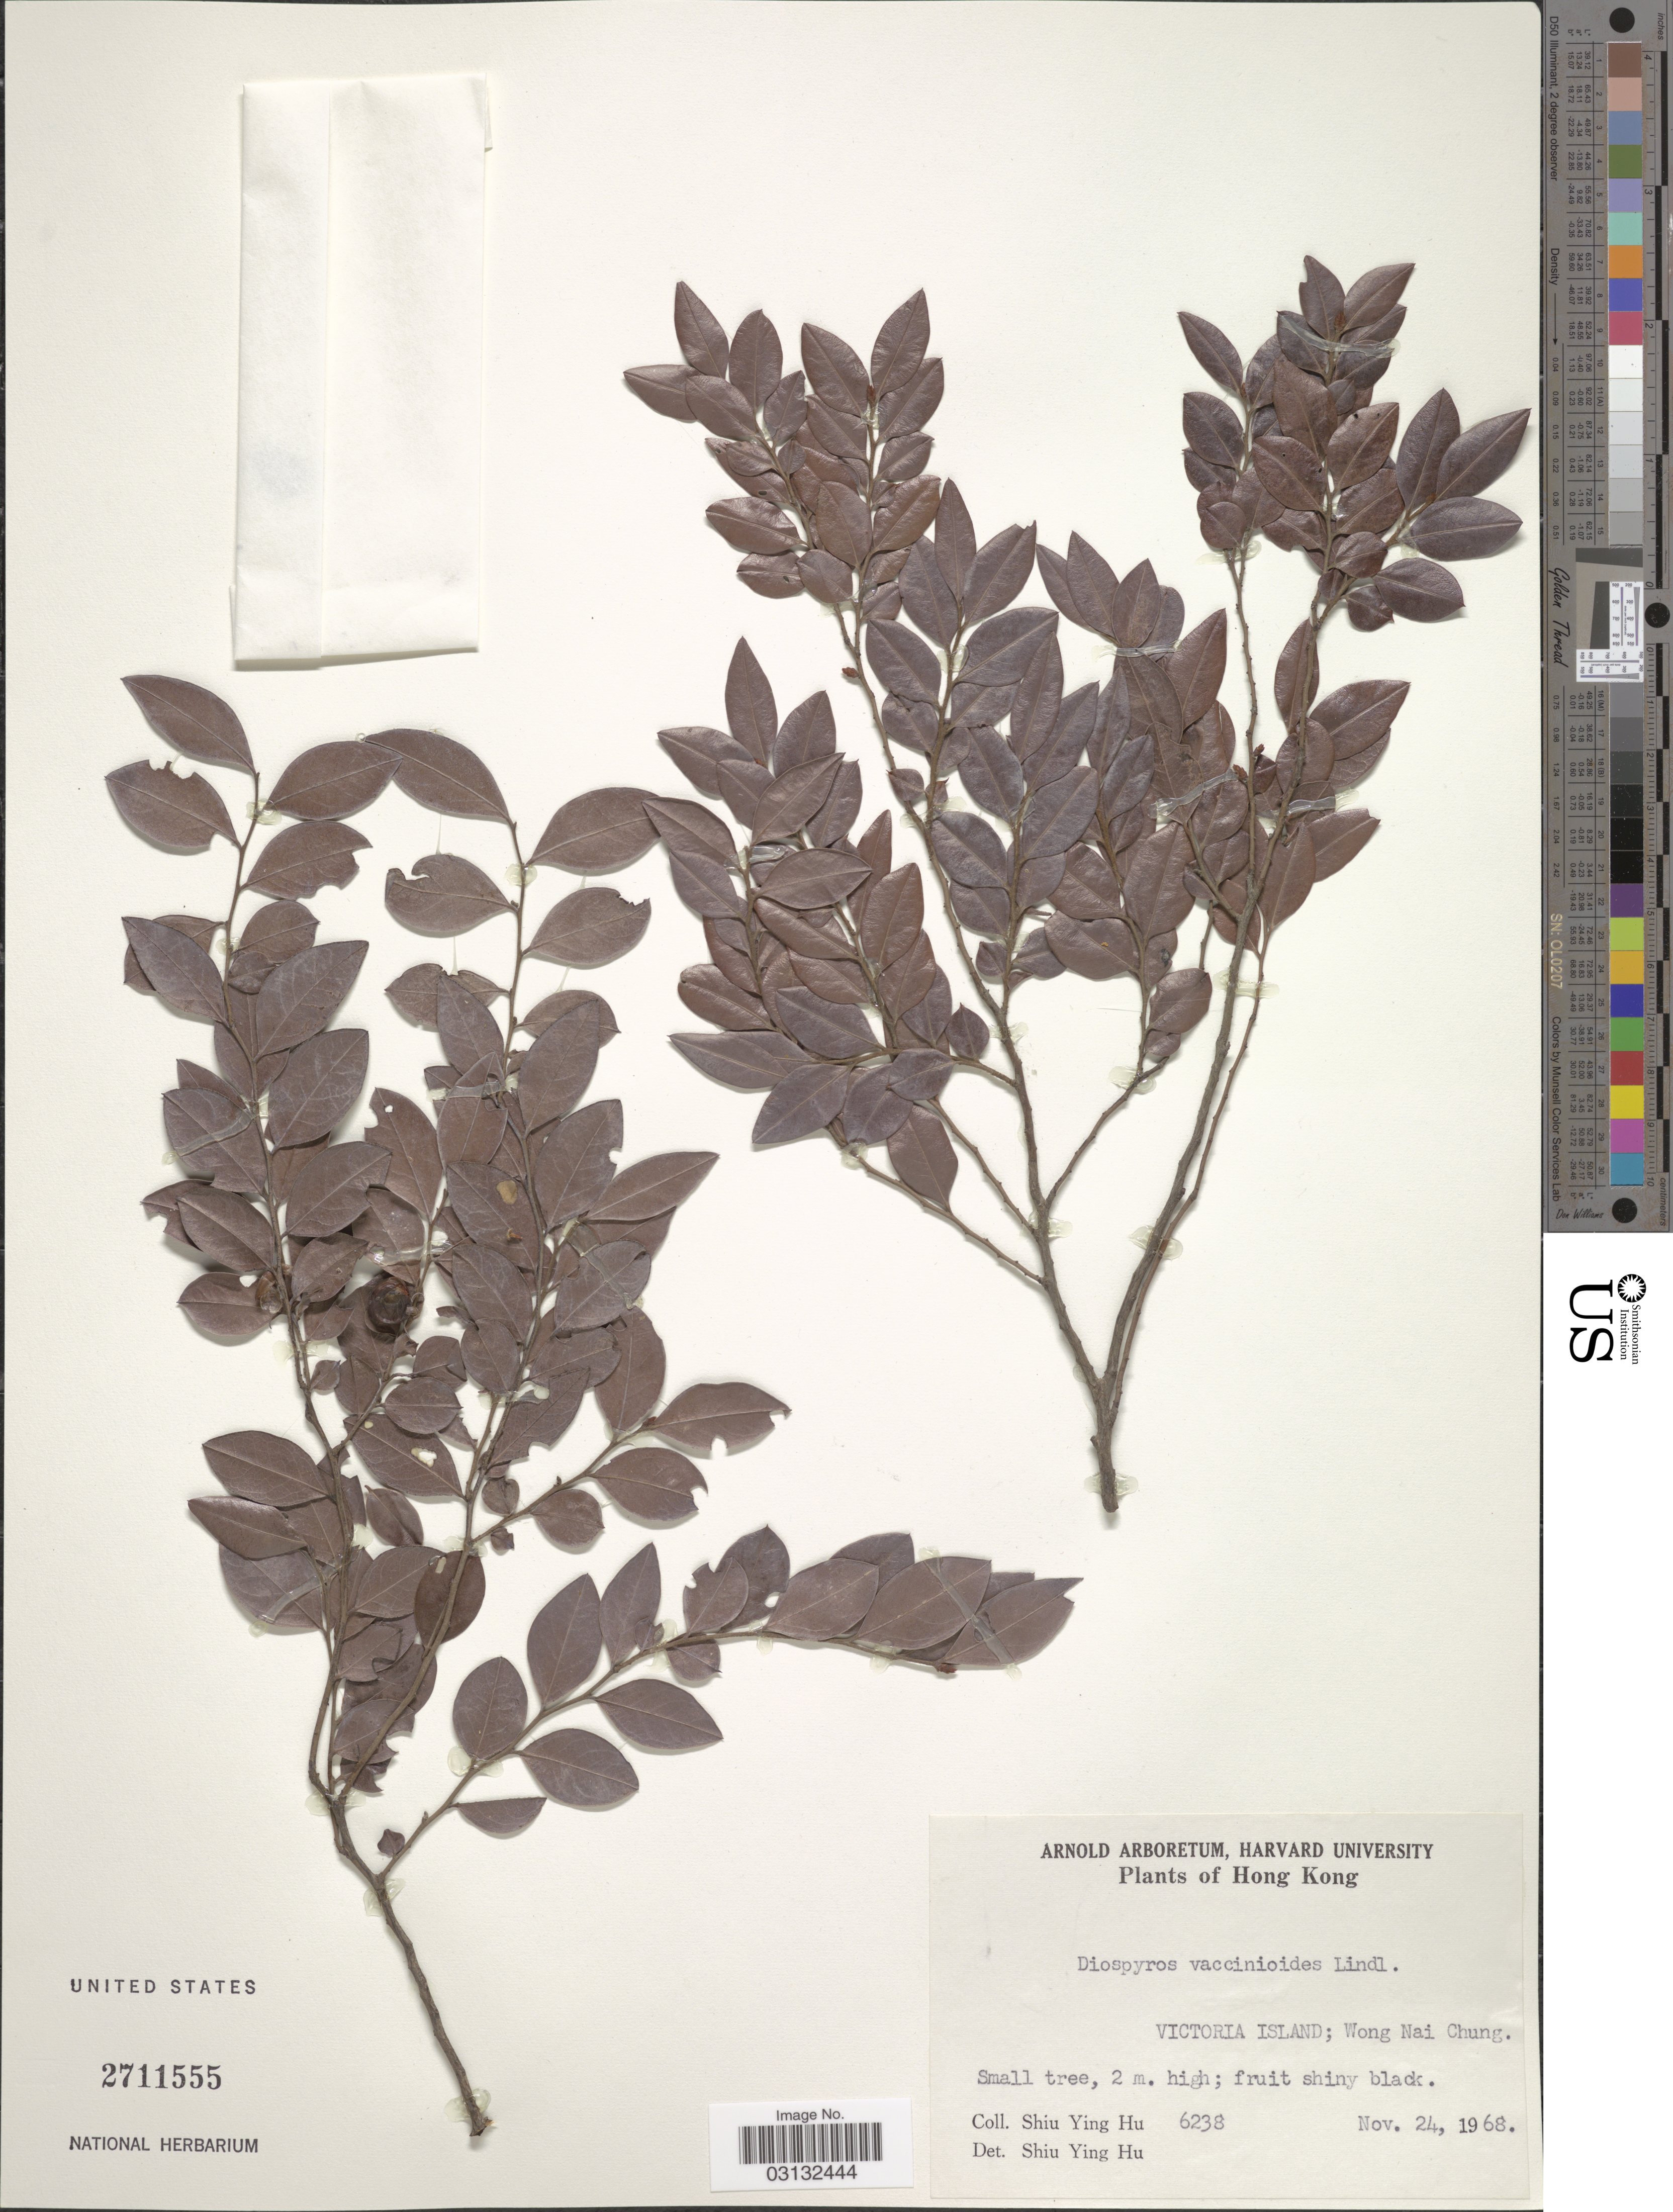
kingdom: Plantae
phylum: Tracheophyta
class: Magnoliopsida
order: Ericales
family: Ebenaceae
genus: Diospyros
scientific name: Diospyros vaccinioides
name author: Lindl.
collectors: S. Y. Hu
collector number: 6238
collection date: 1968-11-24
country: China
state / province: Hong Kong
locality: Victoria Island; Wong Nai Chung.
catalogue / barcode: US 2711555